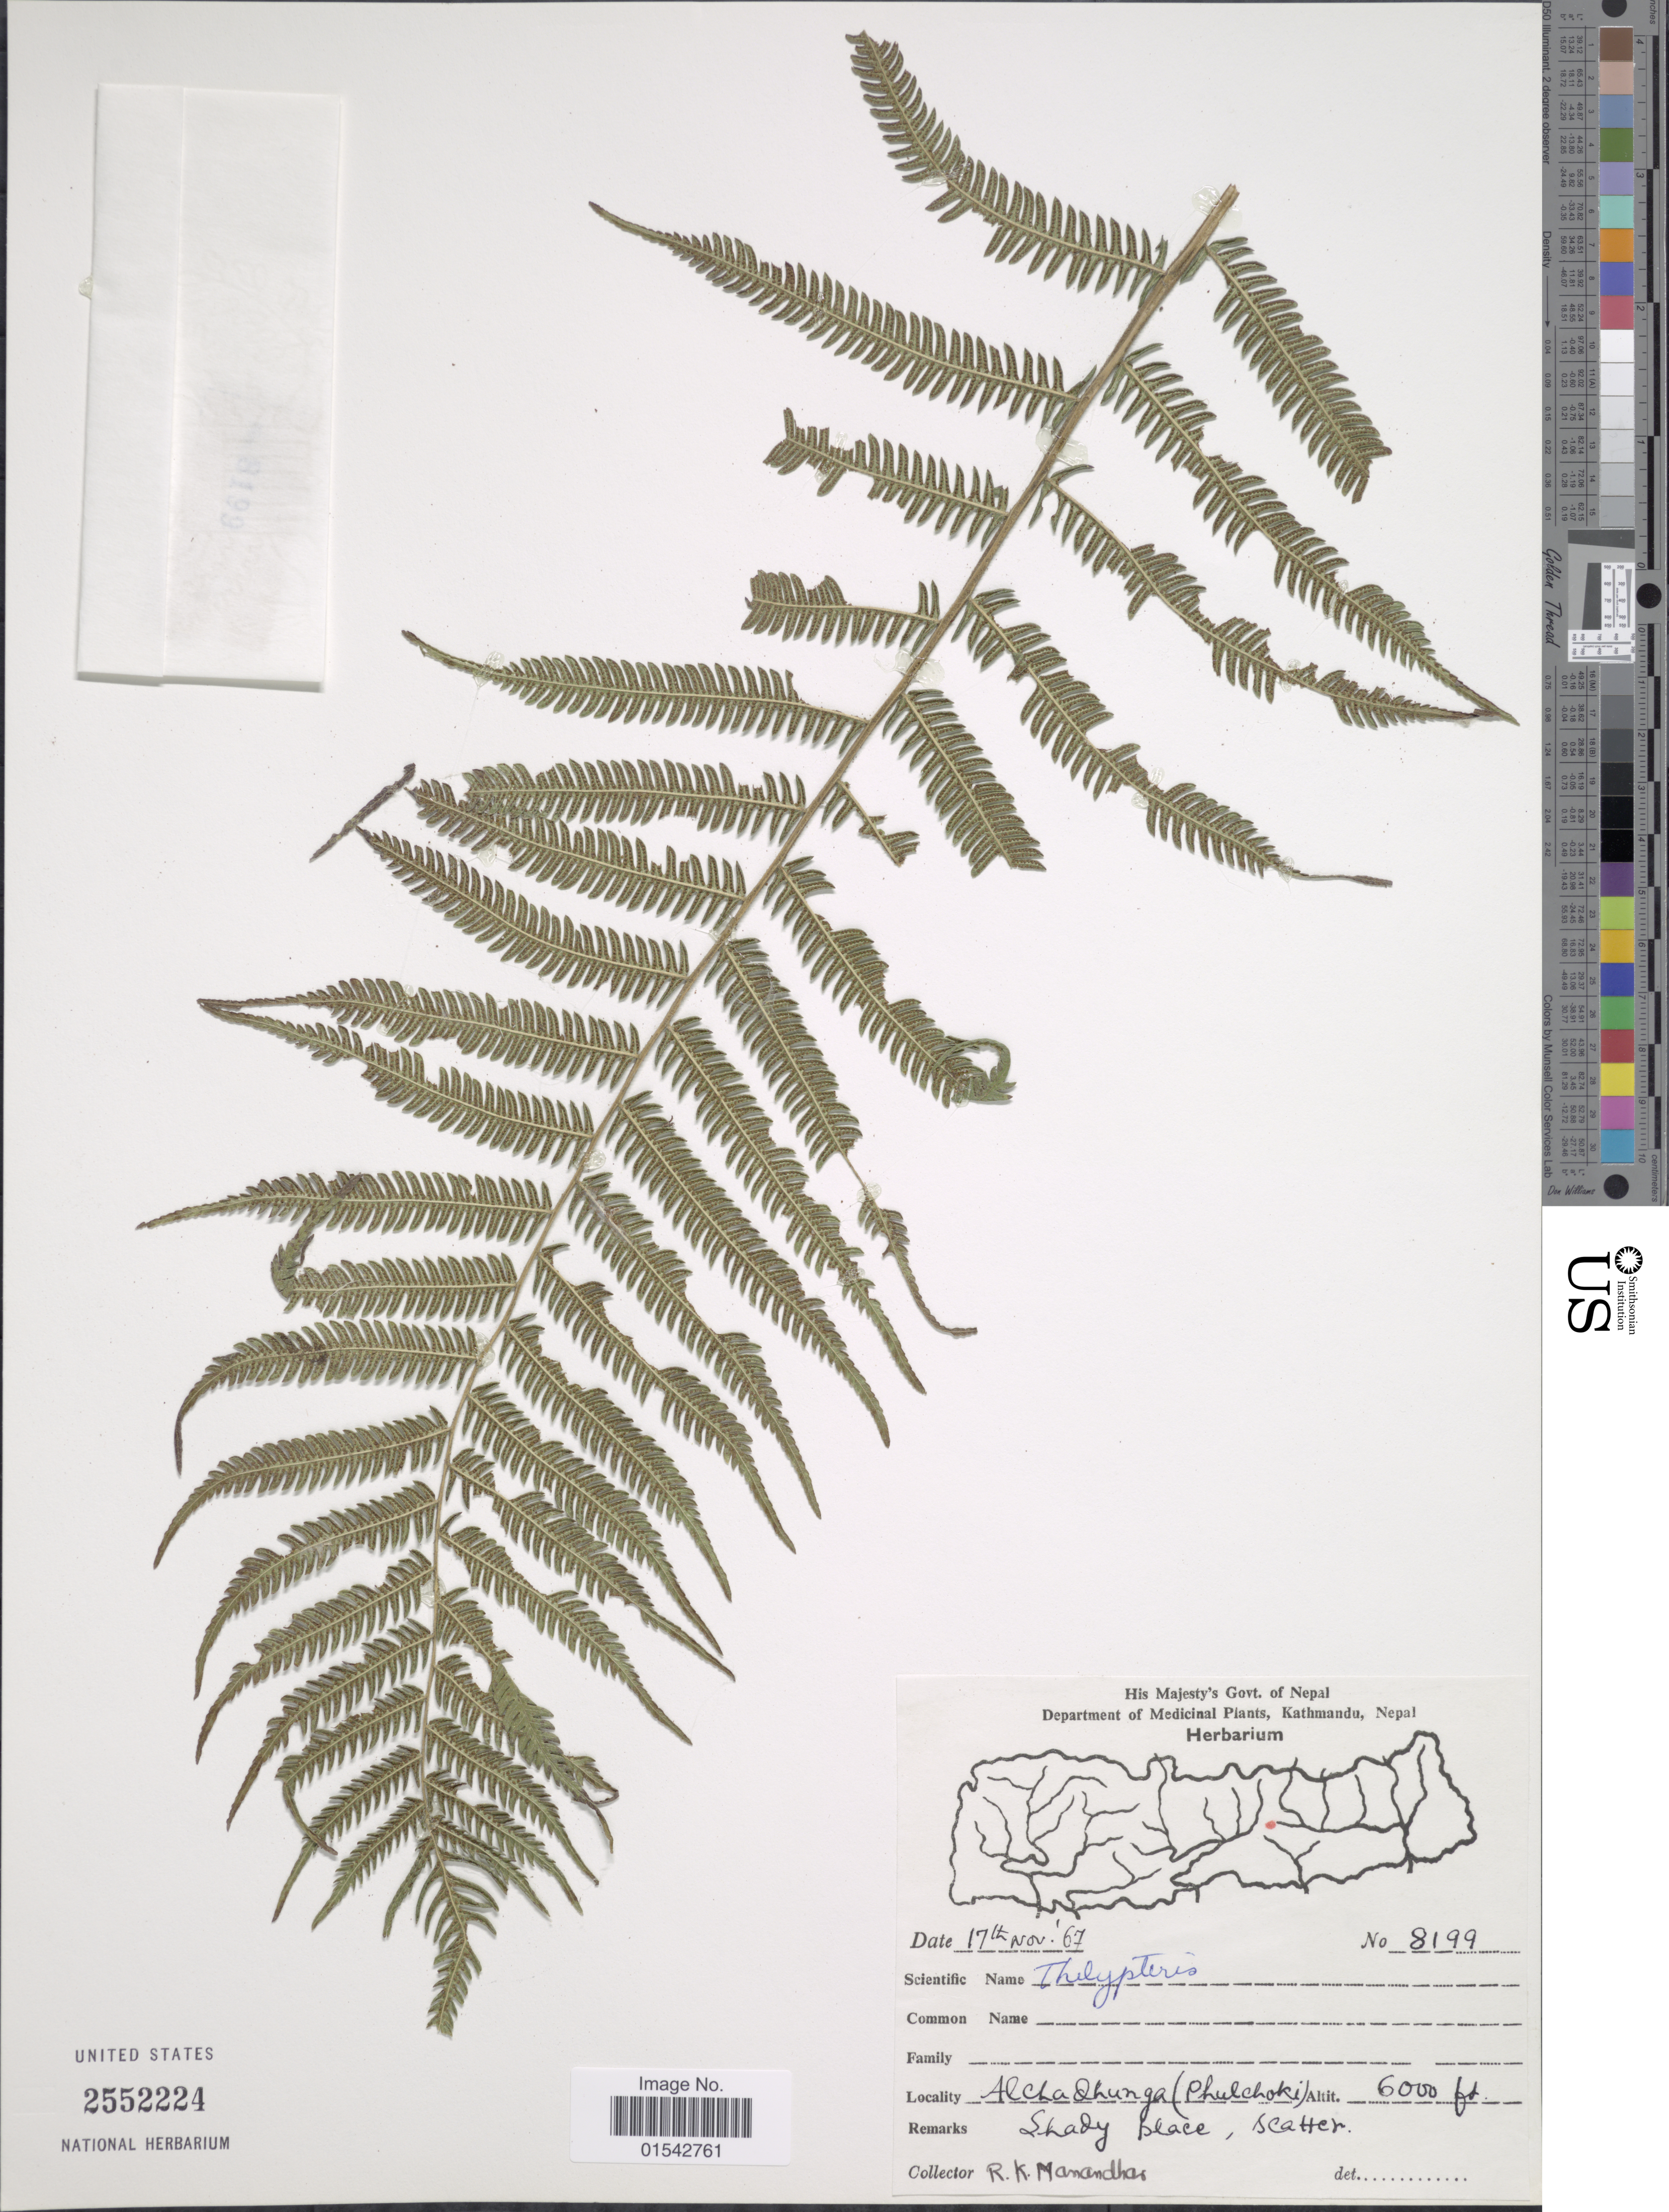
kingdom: Plantae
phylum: Tracheophyta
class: Polypodiopsida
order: Polypodiales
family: Thelypteridaceae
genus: Cyclosorus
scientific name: Cyclosorus sp.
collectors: R. Manandhar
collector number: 8199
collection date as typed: Transcribed d/m/y: 17/11/67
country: Nepal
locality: Khatmandu, Alcha Chunga (Phulchoki)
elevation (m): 1829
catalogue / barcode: US 2552224